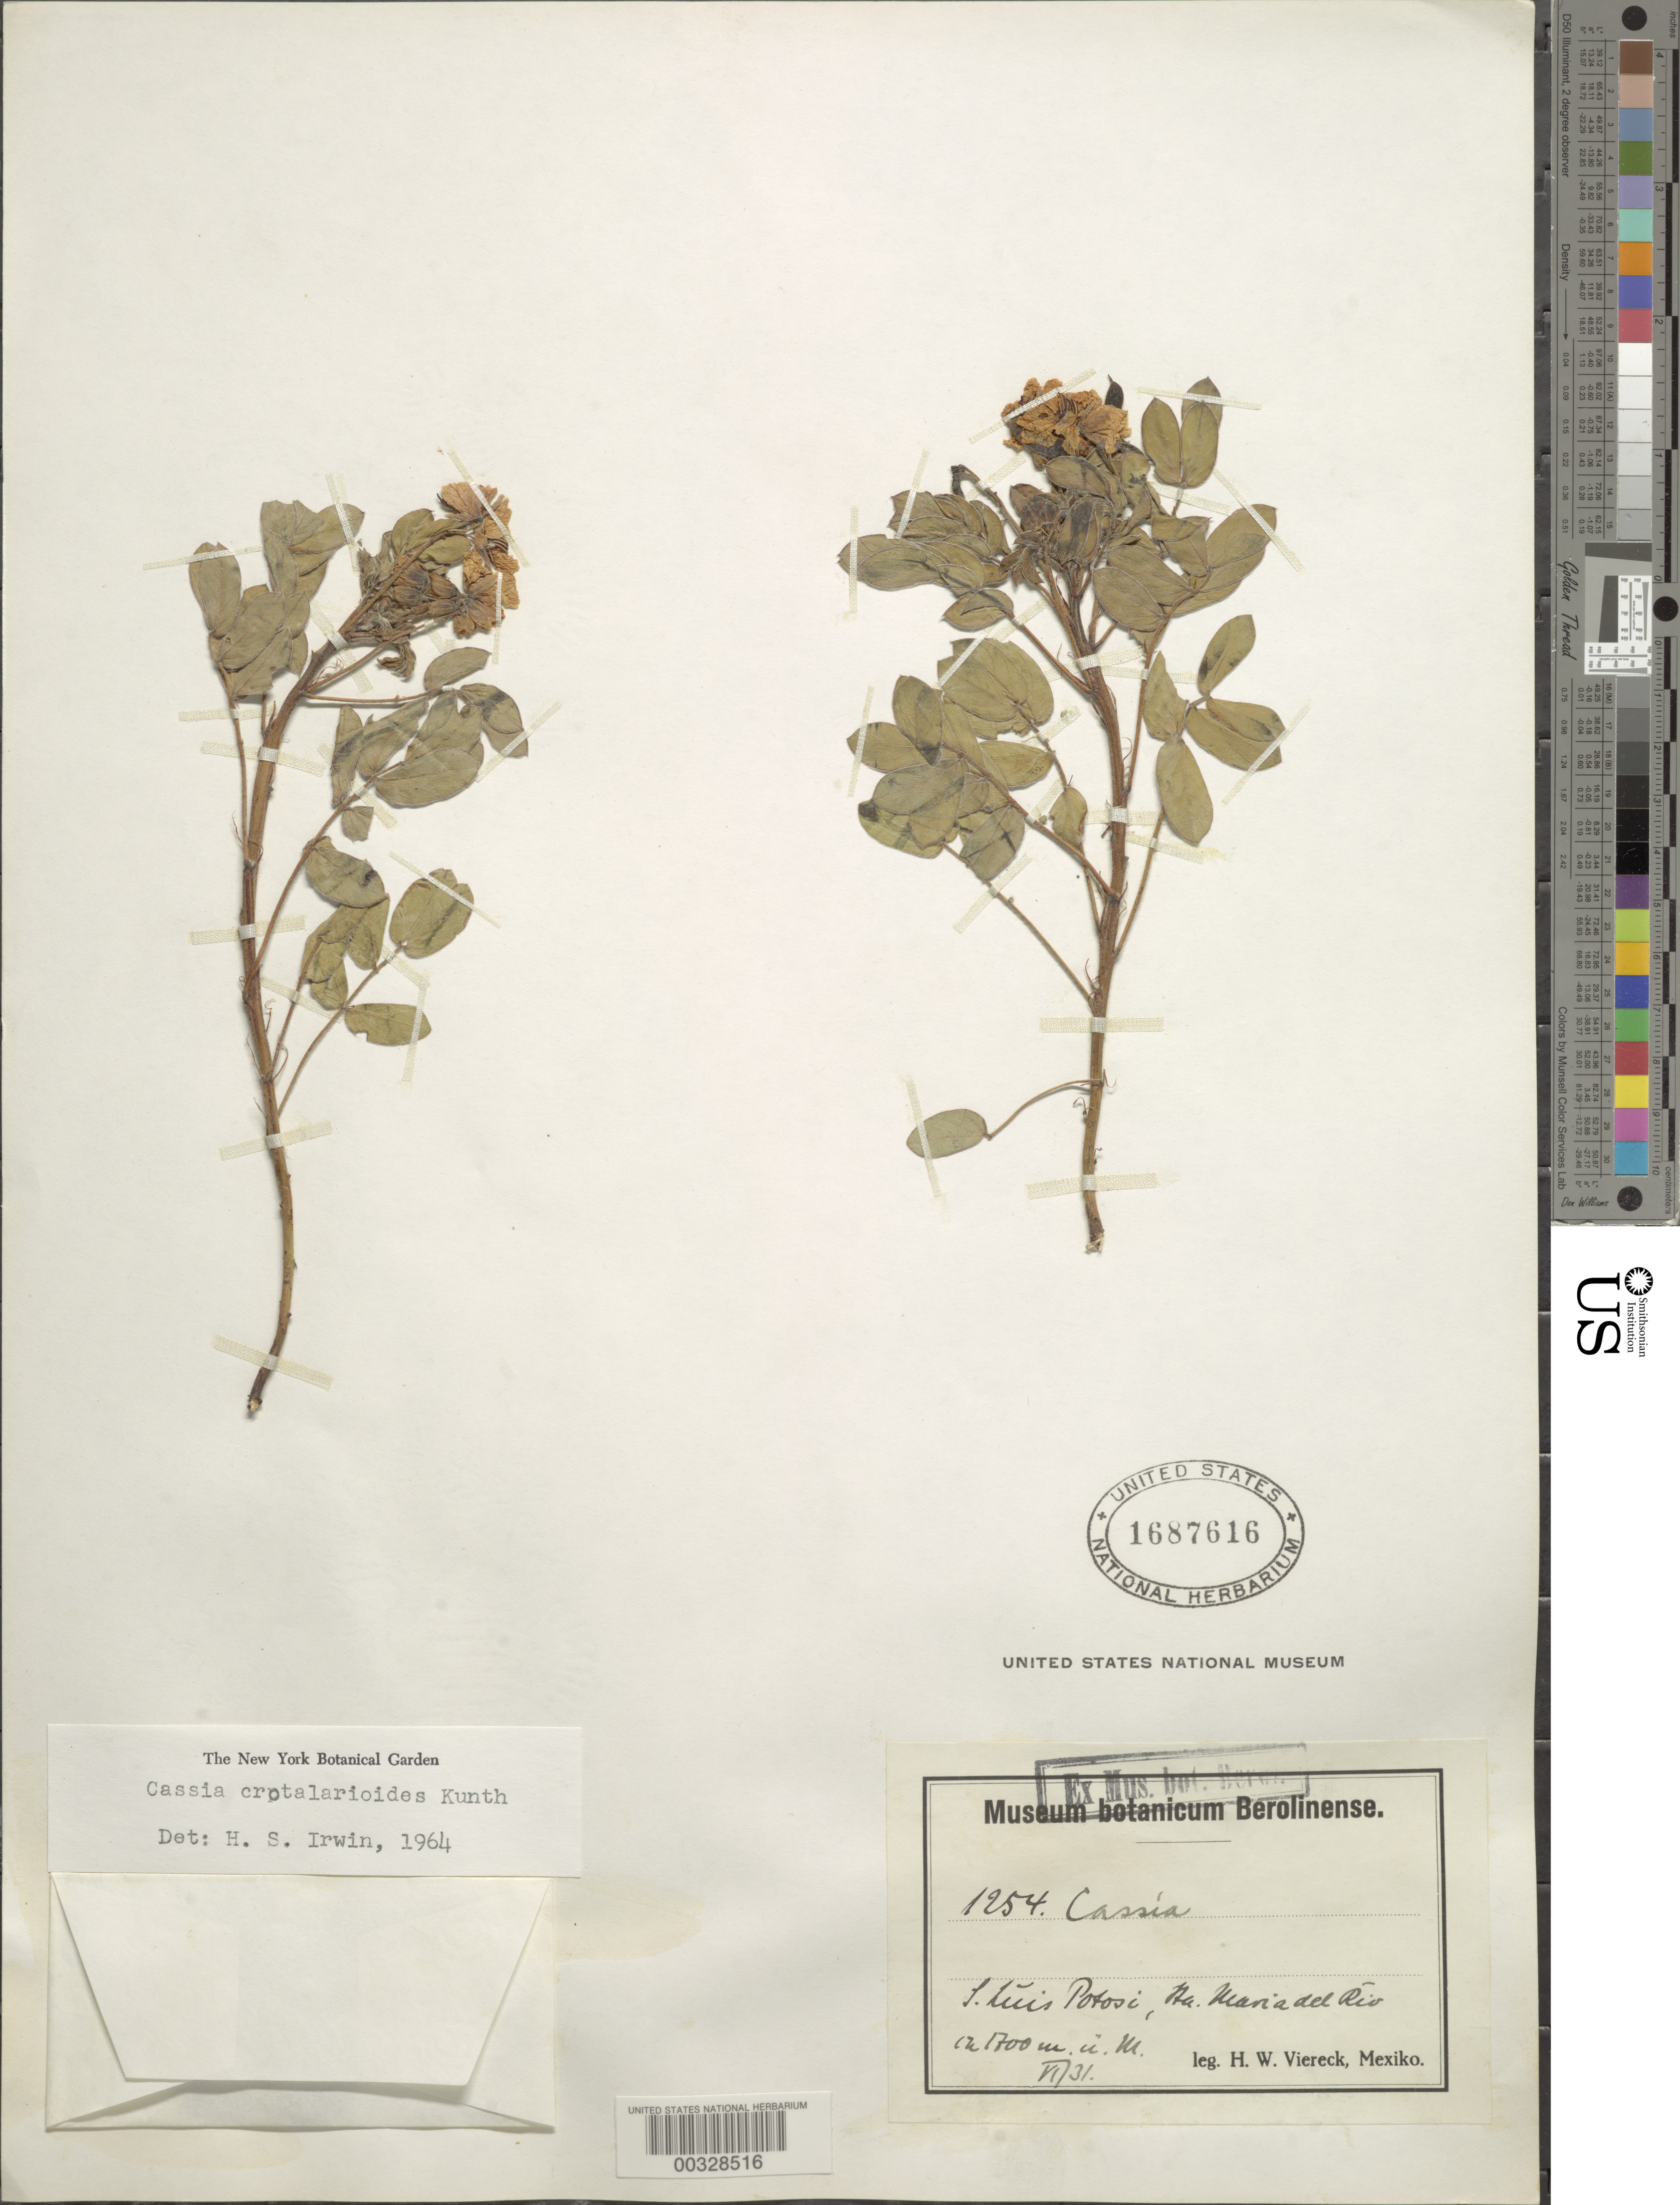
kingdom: Plantae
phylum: Tracheophyta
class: Magnoliopsida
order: Fabales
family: Fabaceae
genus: Senna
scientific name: Senna crotalarioides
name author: (Kunth) H.S. Irwin & Barneby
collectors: H. W. Viereck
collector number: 1254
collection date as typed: Jul 1931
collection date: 1931-07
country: Mexico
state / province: San Luis Potosí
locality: Maria del rio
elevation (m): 1700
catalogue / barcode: US 1687616